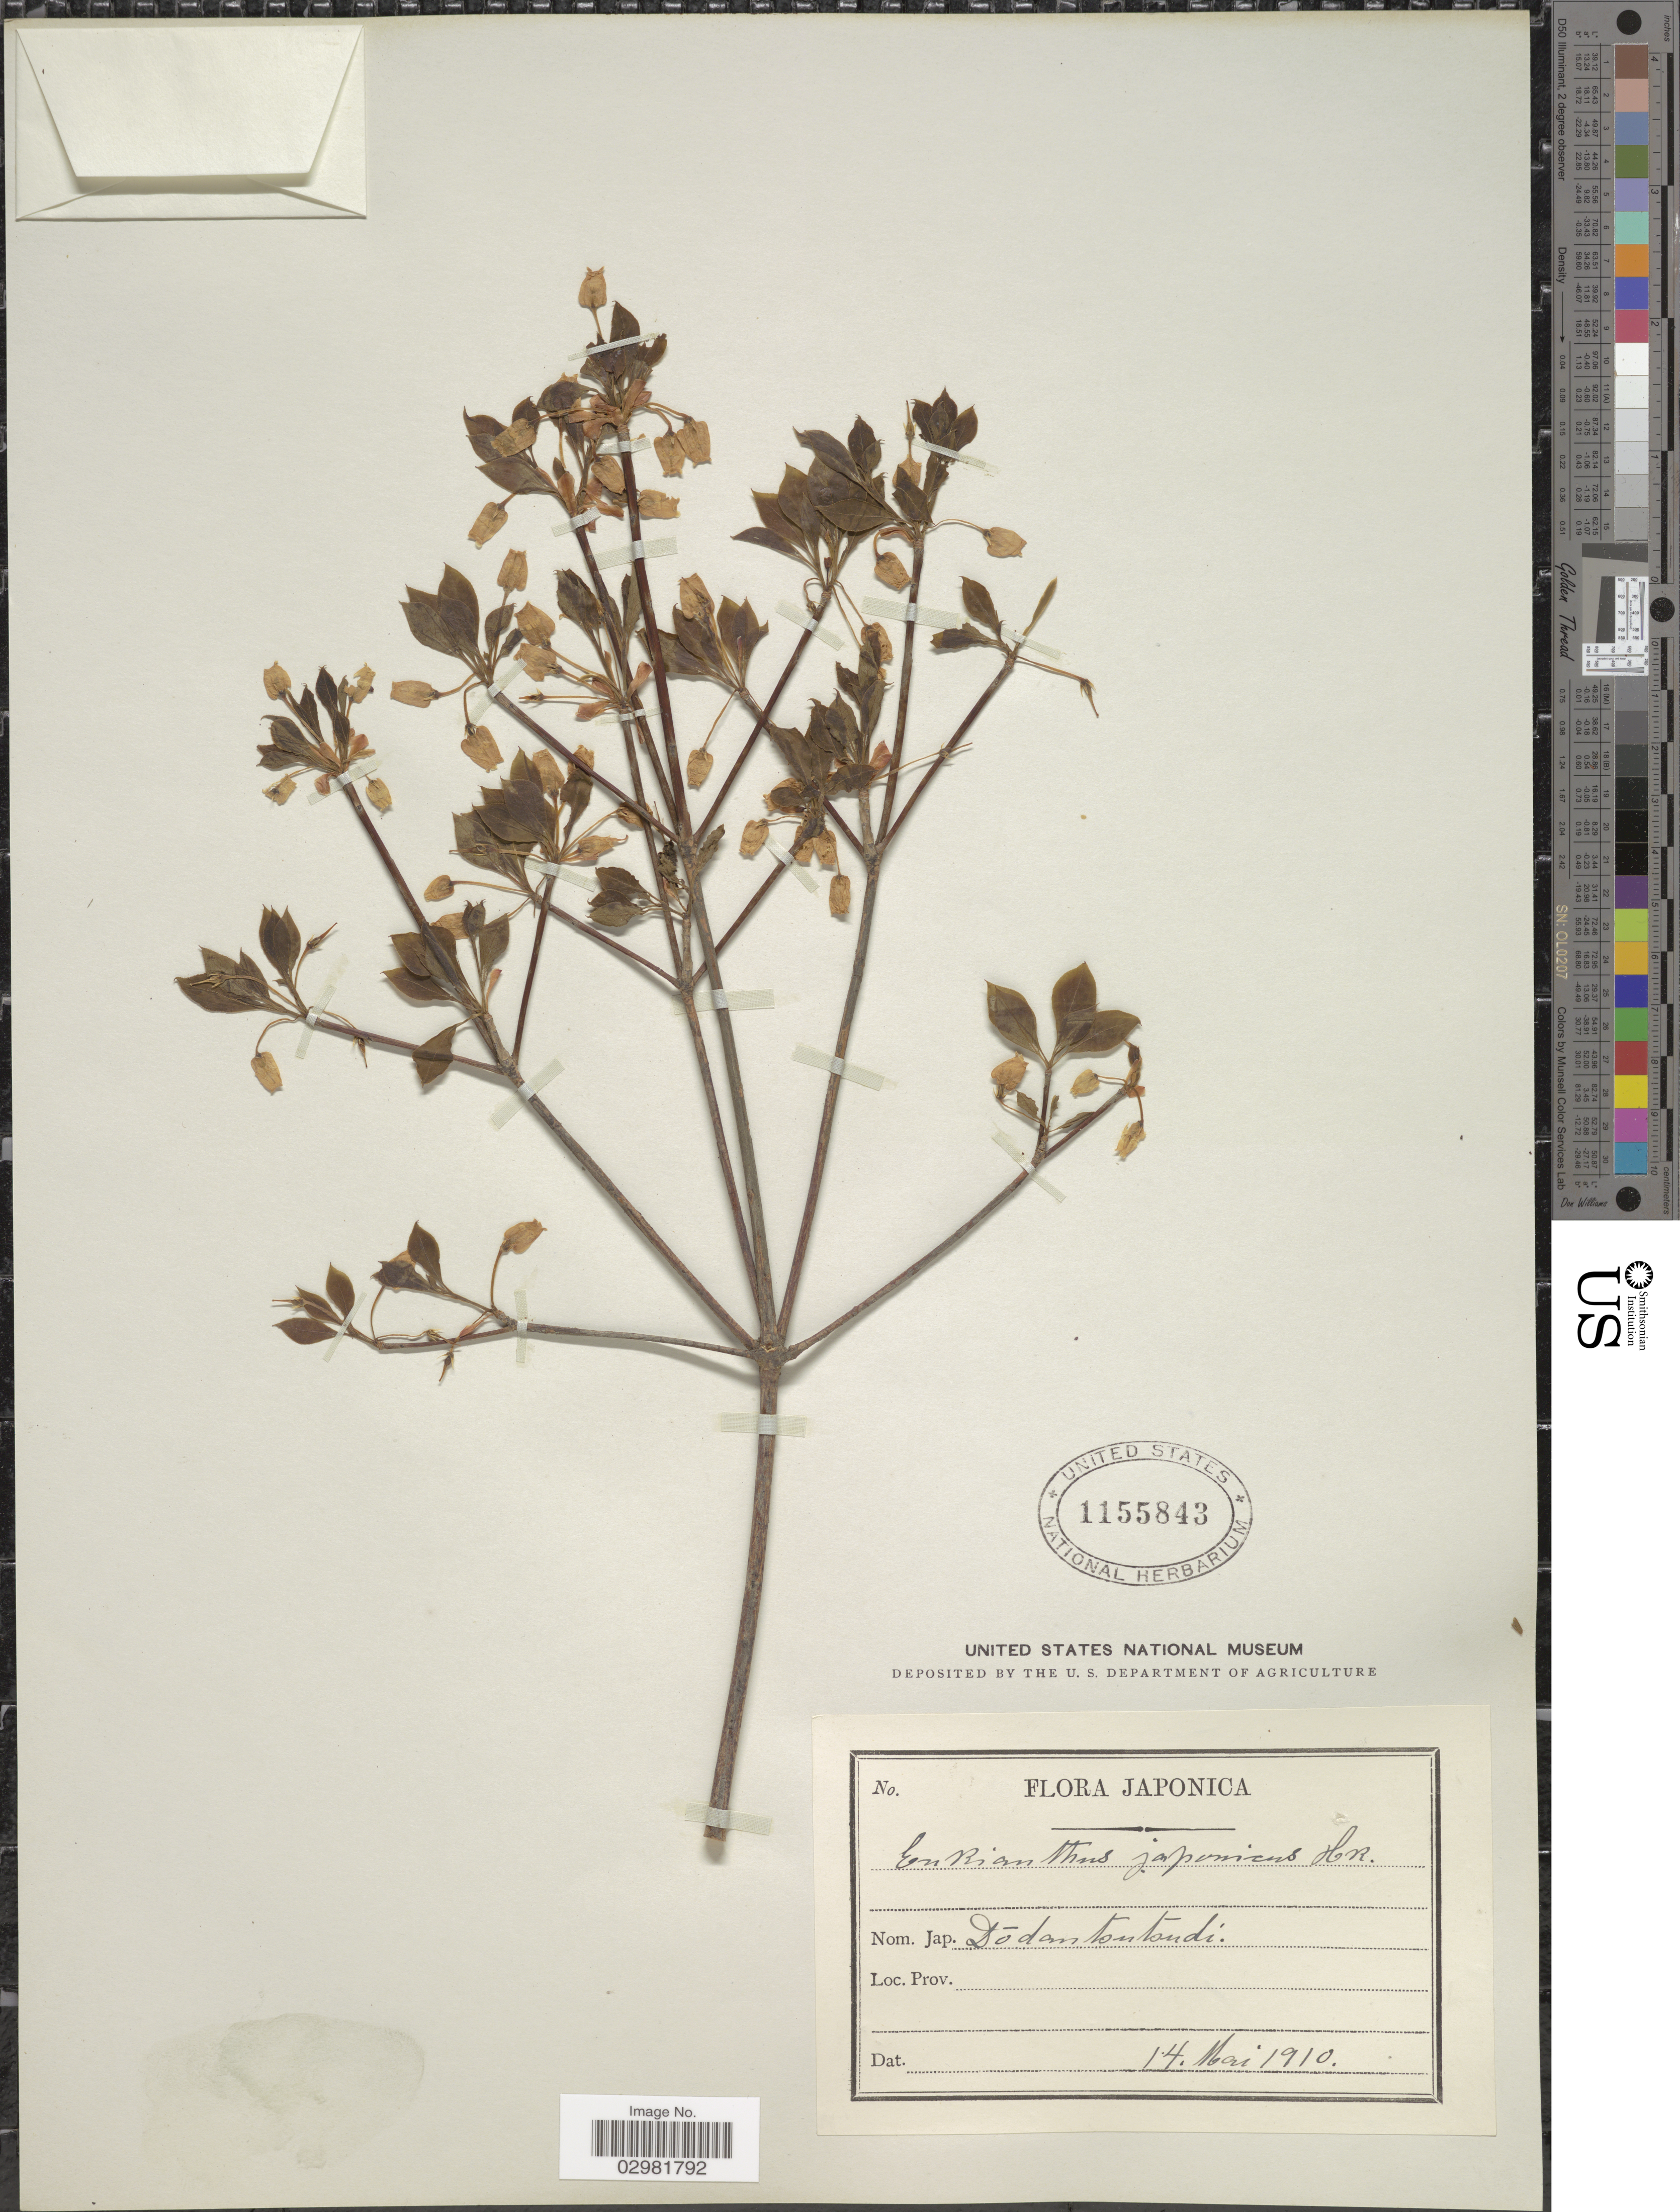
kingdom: Plantae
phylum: Tracheophyta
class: Magnoliopsida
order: Ericales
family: Ericaceae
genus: Enkianthus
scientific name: Enkianthus japonicus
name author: Hook. f.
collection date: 1910-05-14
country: Japan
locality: Japonica.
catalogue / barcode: US 1155843